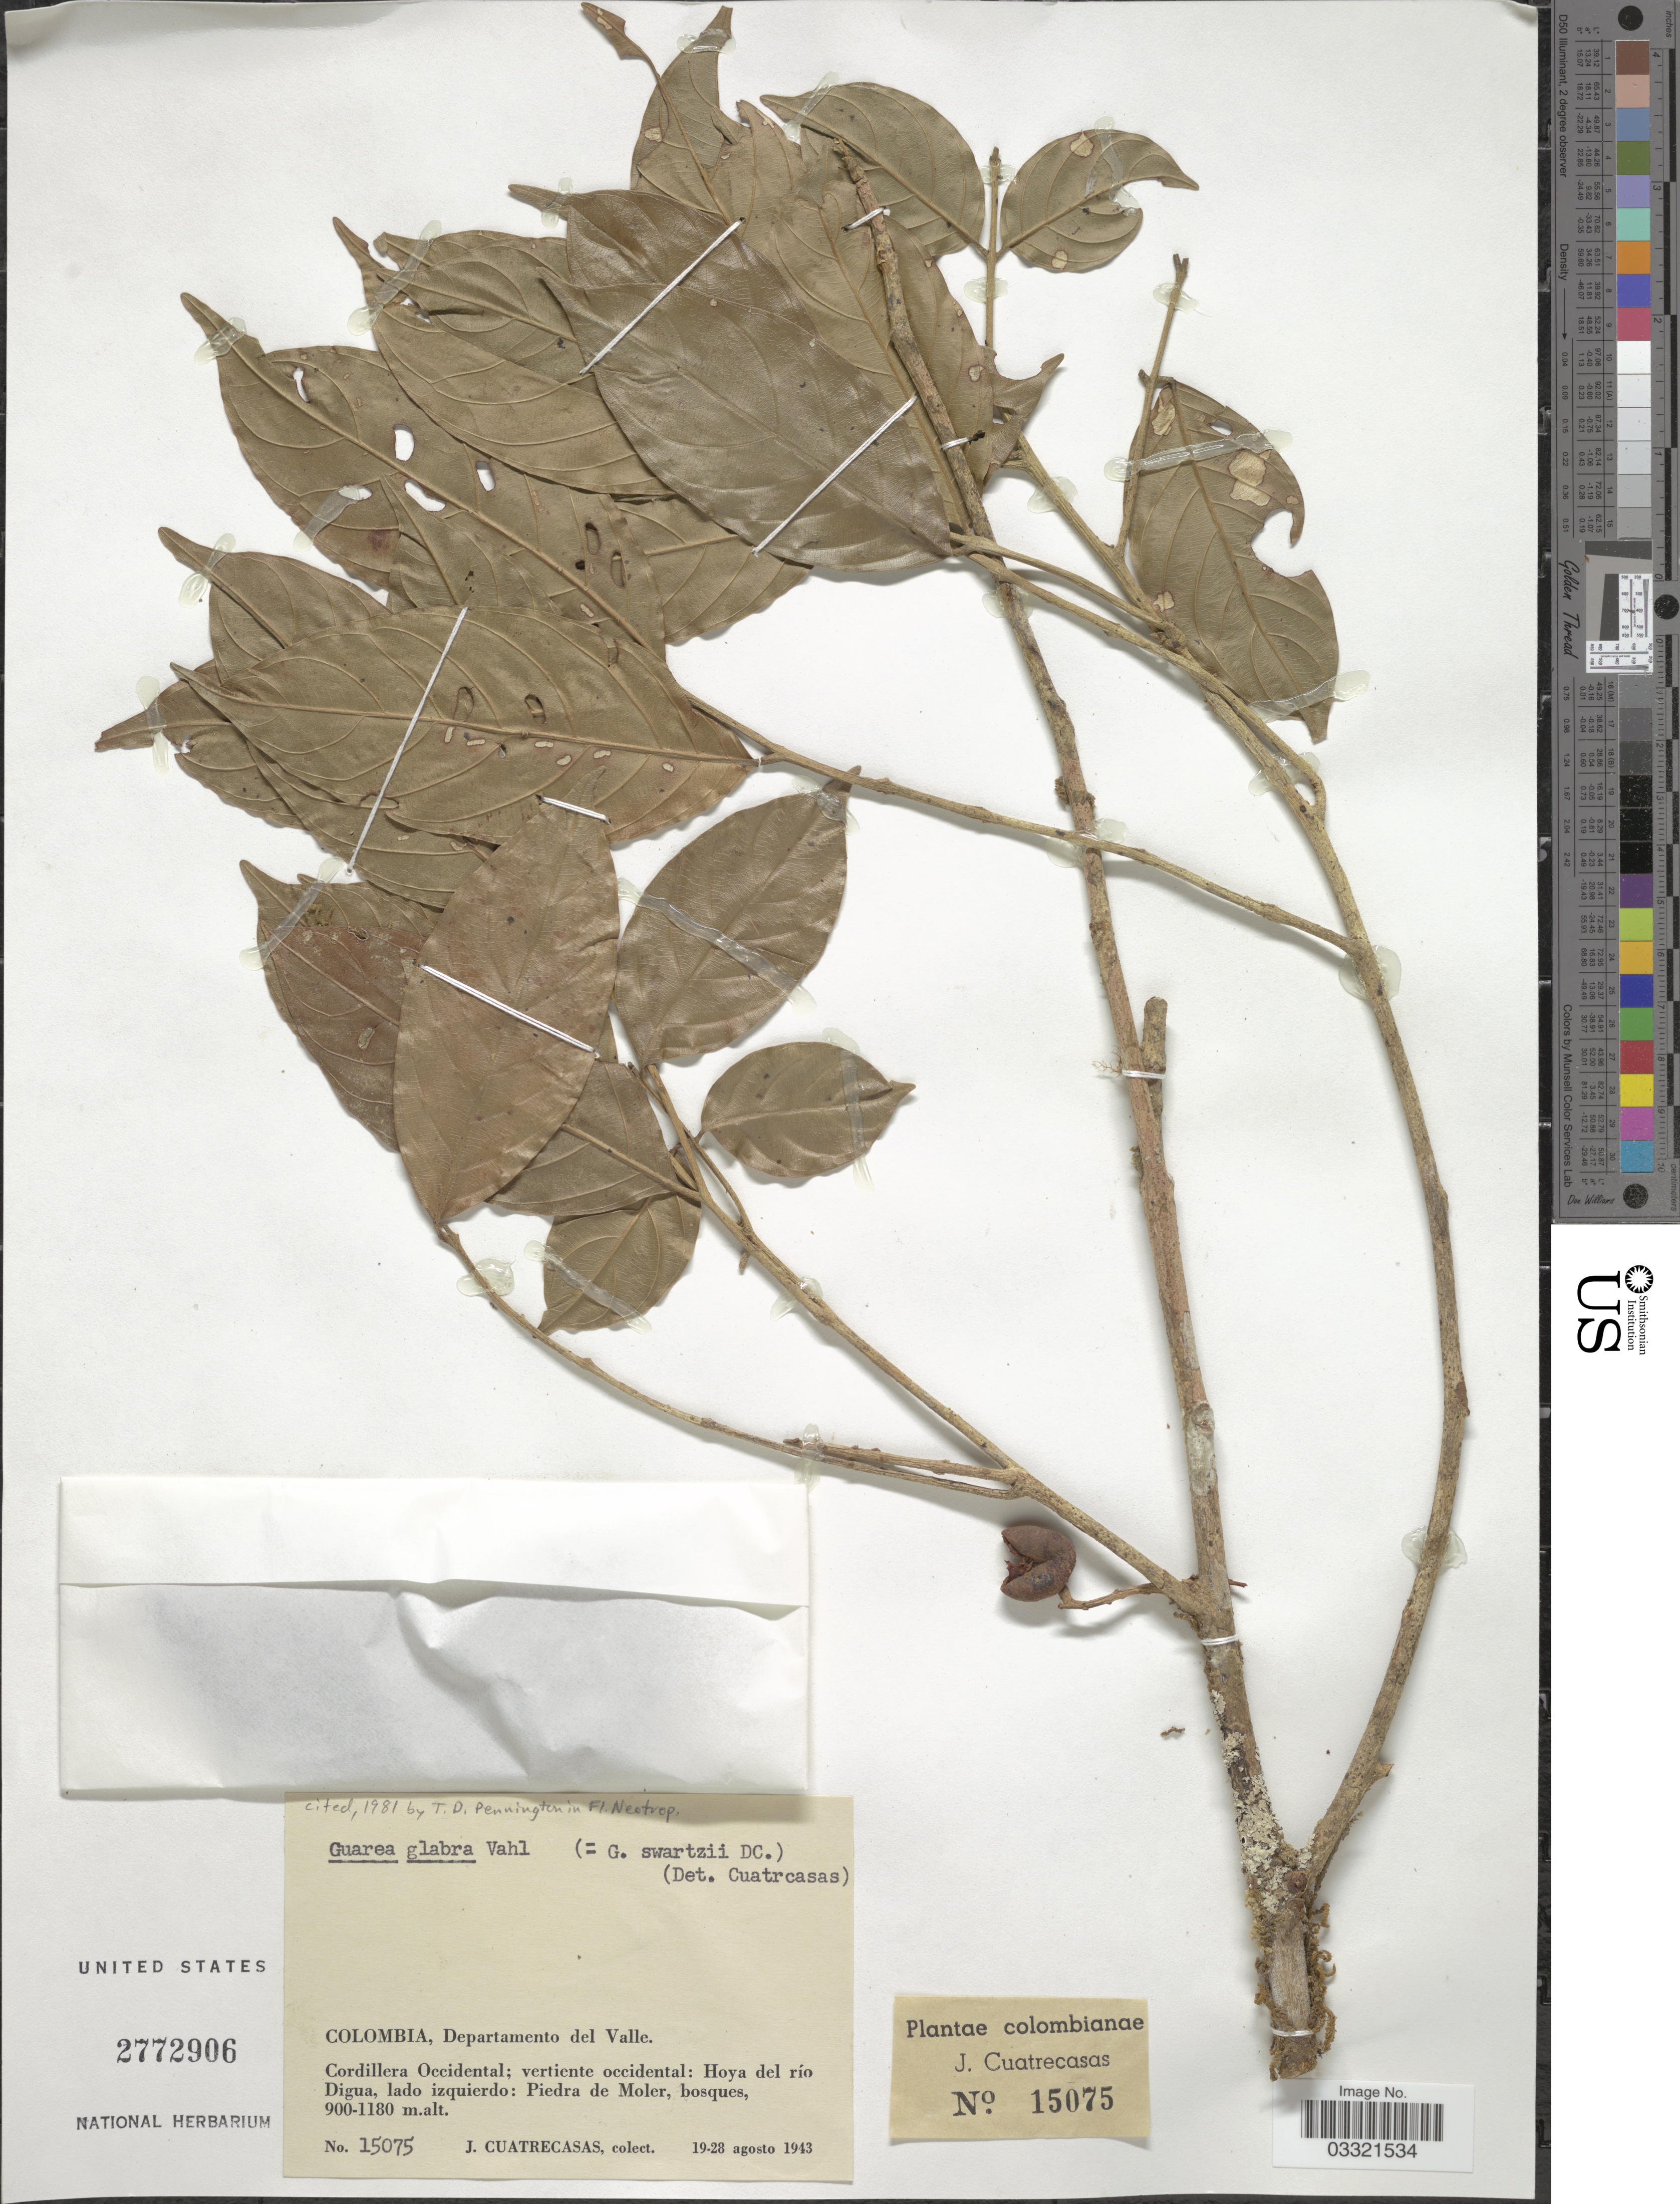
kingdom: Plantae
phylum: Tracheophyta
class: Magnoliopsida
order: Sapindales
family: Meliaceae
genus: Guarea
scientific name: Guarea glabra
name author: Vahl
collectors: J. Cuatrecasas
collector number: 15075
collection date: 1943-08-19/1943-08-28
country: Colombia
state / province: Valle del Cauca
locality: Departamento del Valle. Cordillera Occidental; vertiente occidental: Hoya del río Digua, lado izquierdo: Piedra de Moler.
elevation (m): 900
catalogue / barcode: US 2772906